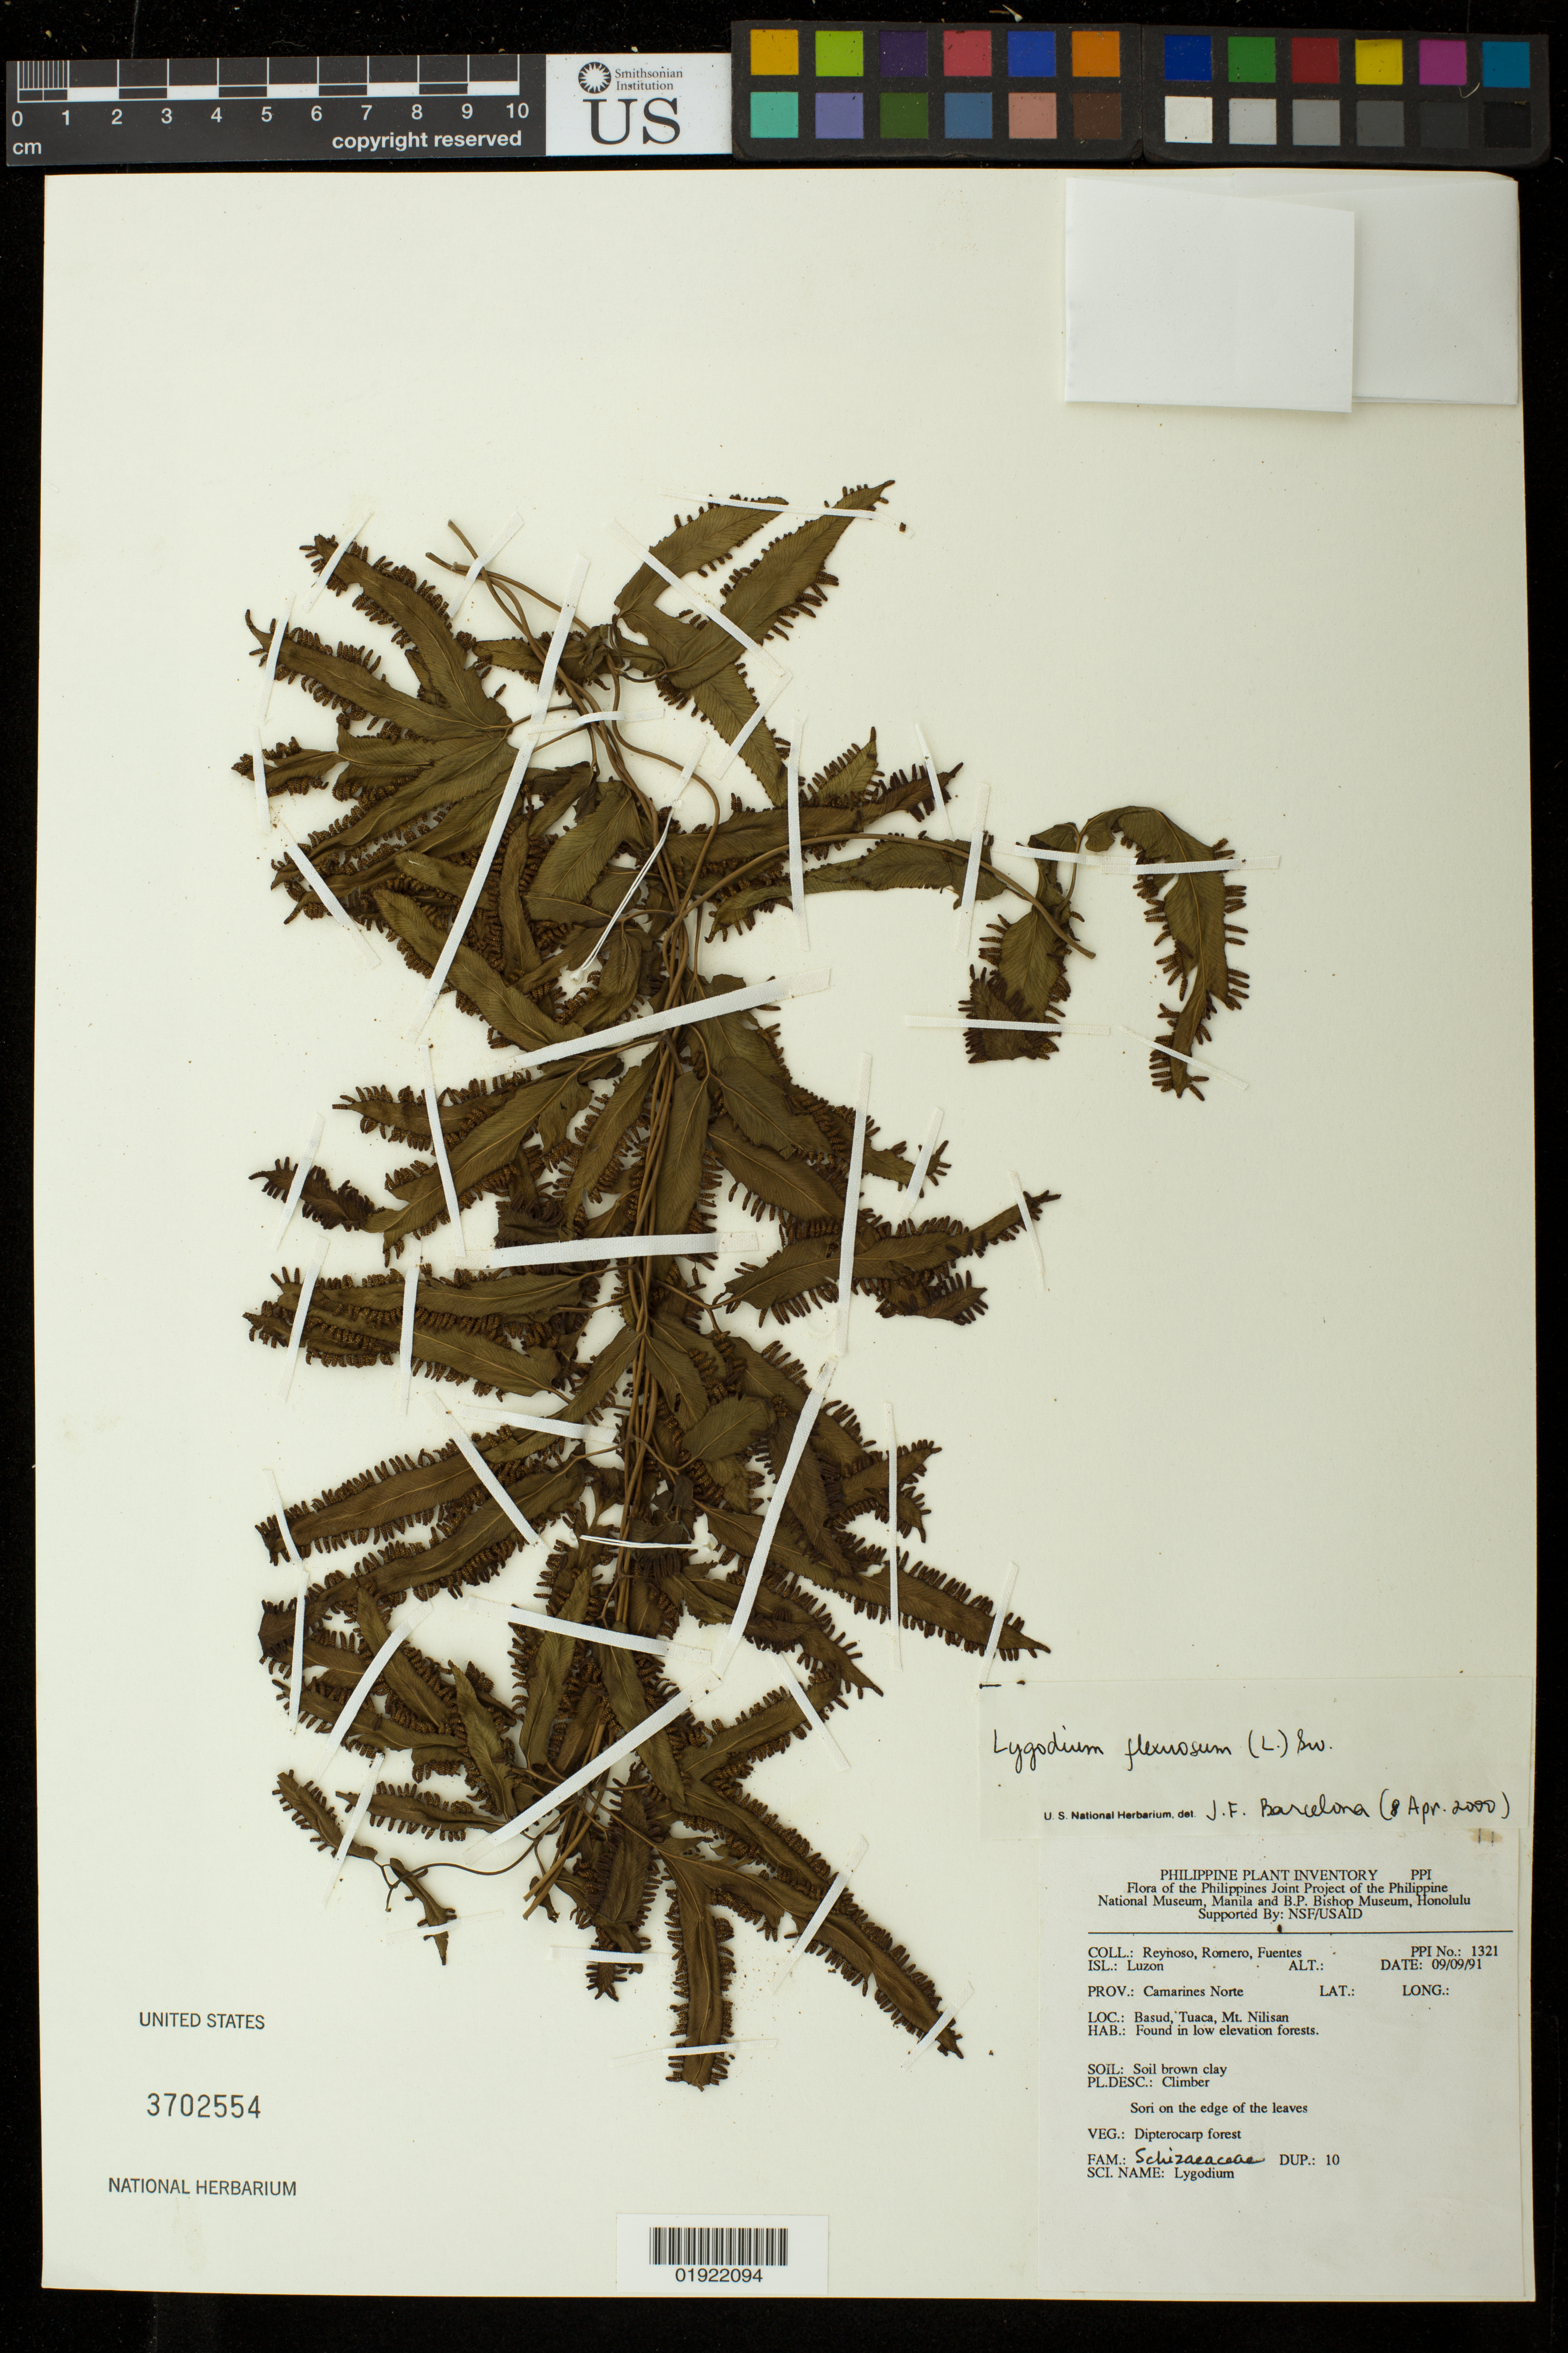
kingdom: Plantae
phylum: Tracheophyta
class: Polypodiopsida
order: Schizaeales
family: Lygodiaceae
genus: Lygodium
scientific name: Lygodium flexuosum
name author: Sw.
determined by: Barcelona, Julie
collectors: E. Reynoso, -. Romero & -. Fuentes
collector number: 1321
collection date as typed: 09/09/91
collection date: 1991-09-09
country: Philippines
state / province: Bicol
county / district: Camarines Norte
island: Luzon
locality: Basud, Tuaca, Mt. Nilisan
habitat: found in low elevation forests, soil brown forest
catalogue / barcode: US 3702554